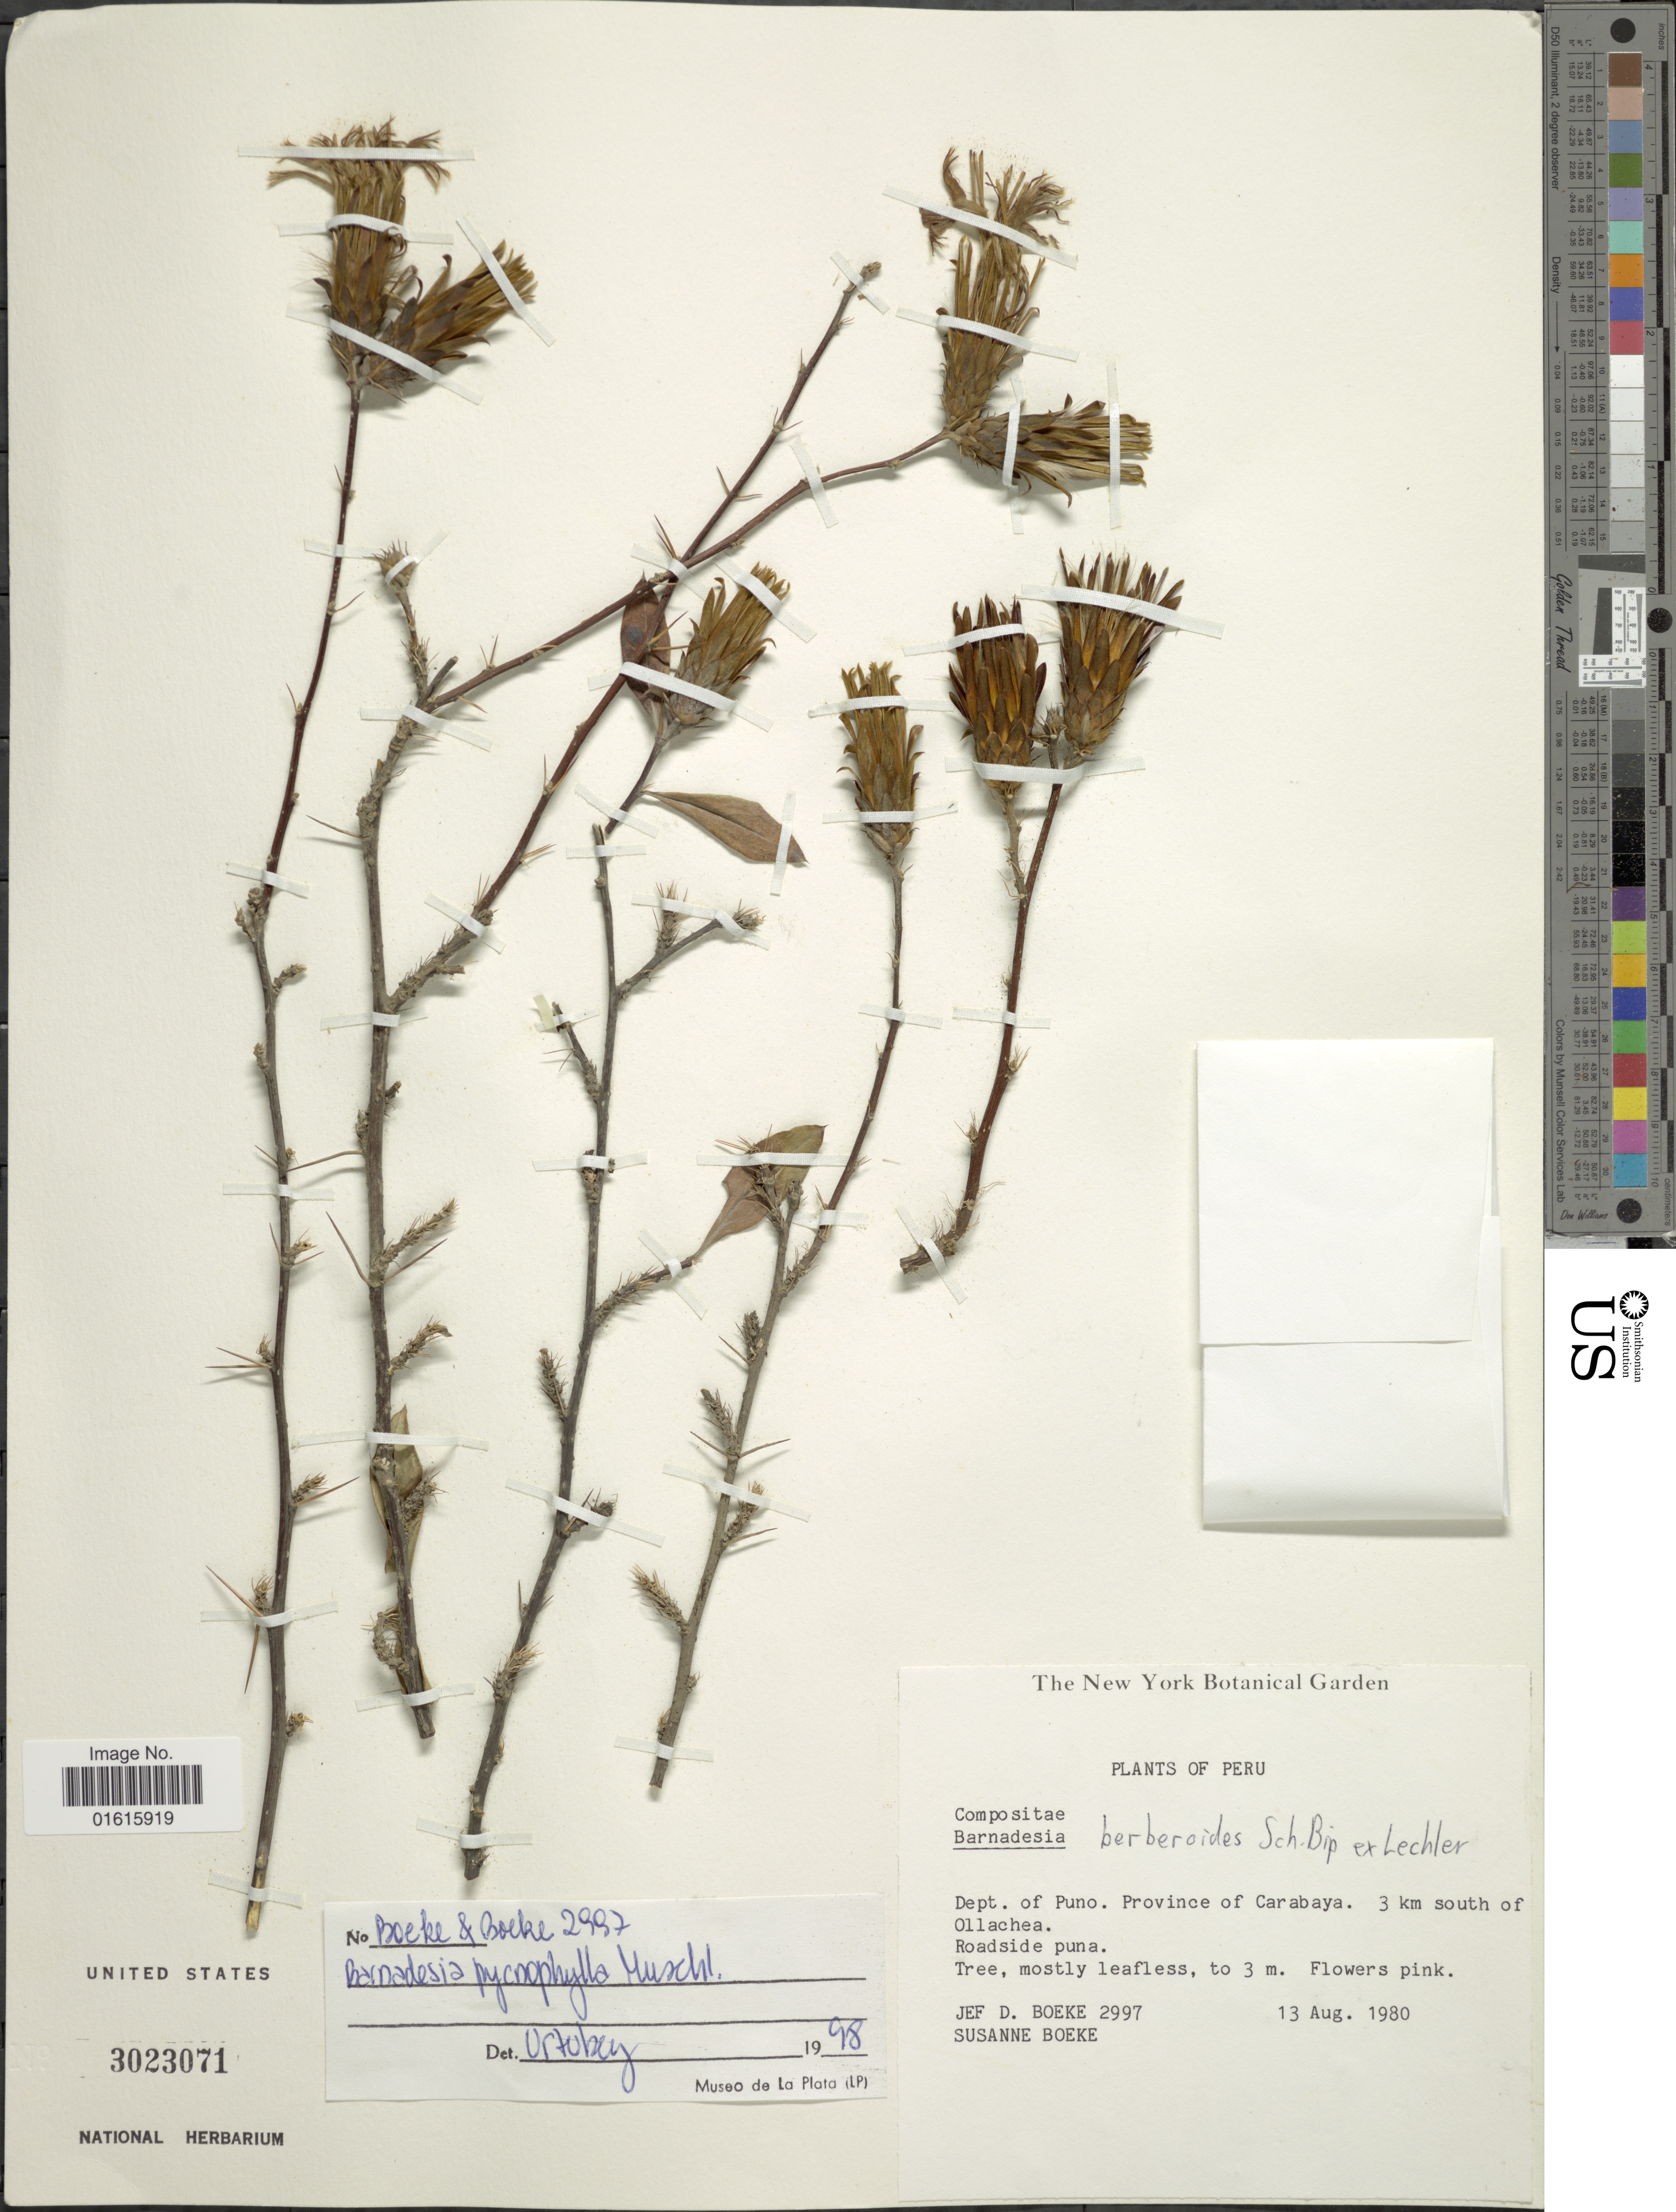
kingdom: Plantae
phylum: Tracheophyta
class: Magnoliopsida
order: Asterales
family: Asteraceae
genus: Barnadesia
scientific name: Barnadesia pycnophylla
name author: Muschl.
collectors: J. D. Boeke & S. Boeke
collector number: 2997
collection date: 1980-08-13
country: Peru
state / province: Puno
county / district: Carabaya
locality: Province of Carabaya. 3 km south of Ollachea, Roadside Puna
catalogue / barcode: US 3023071